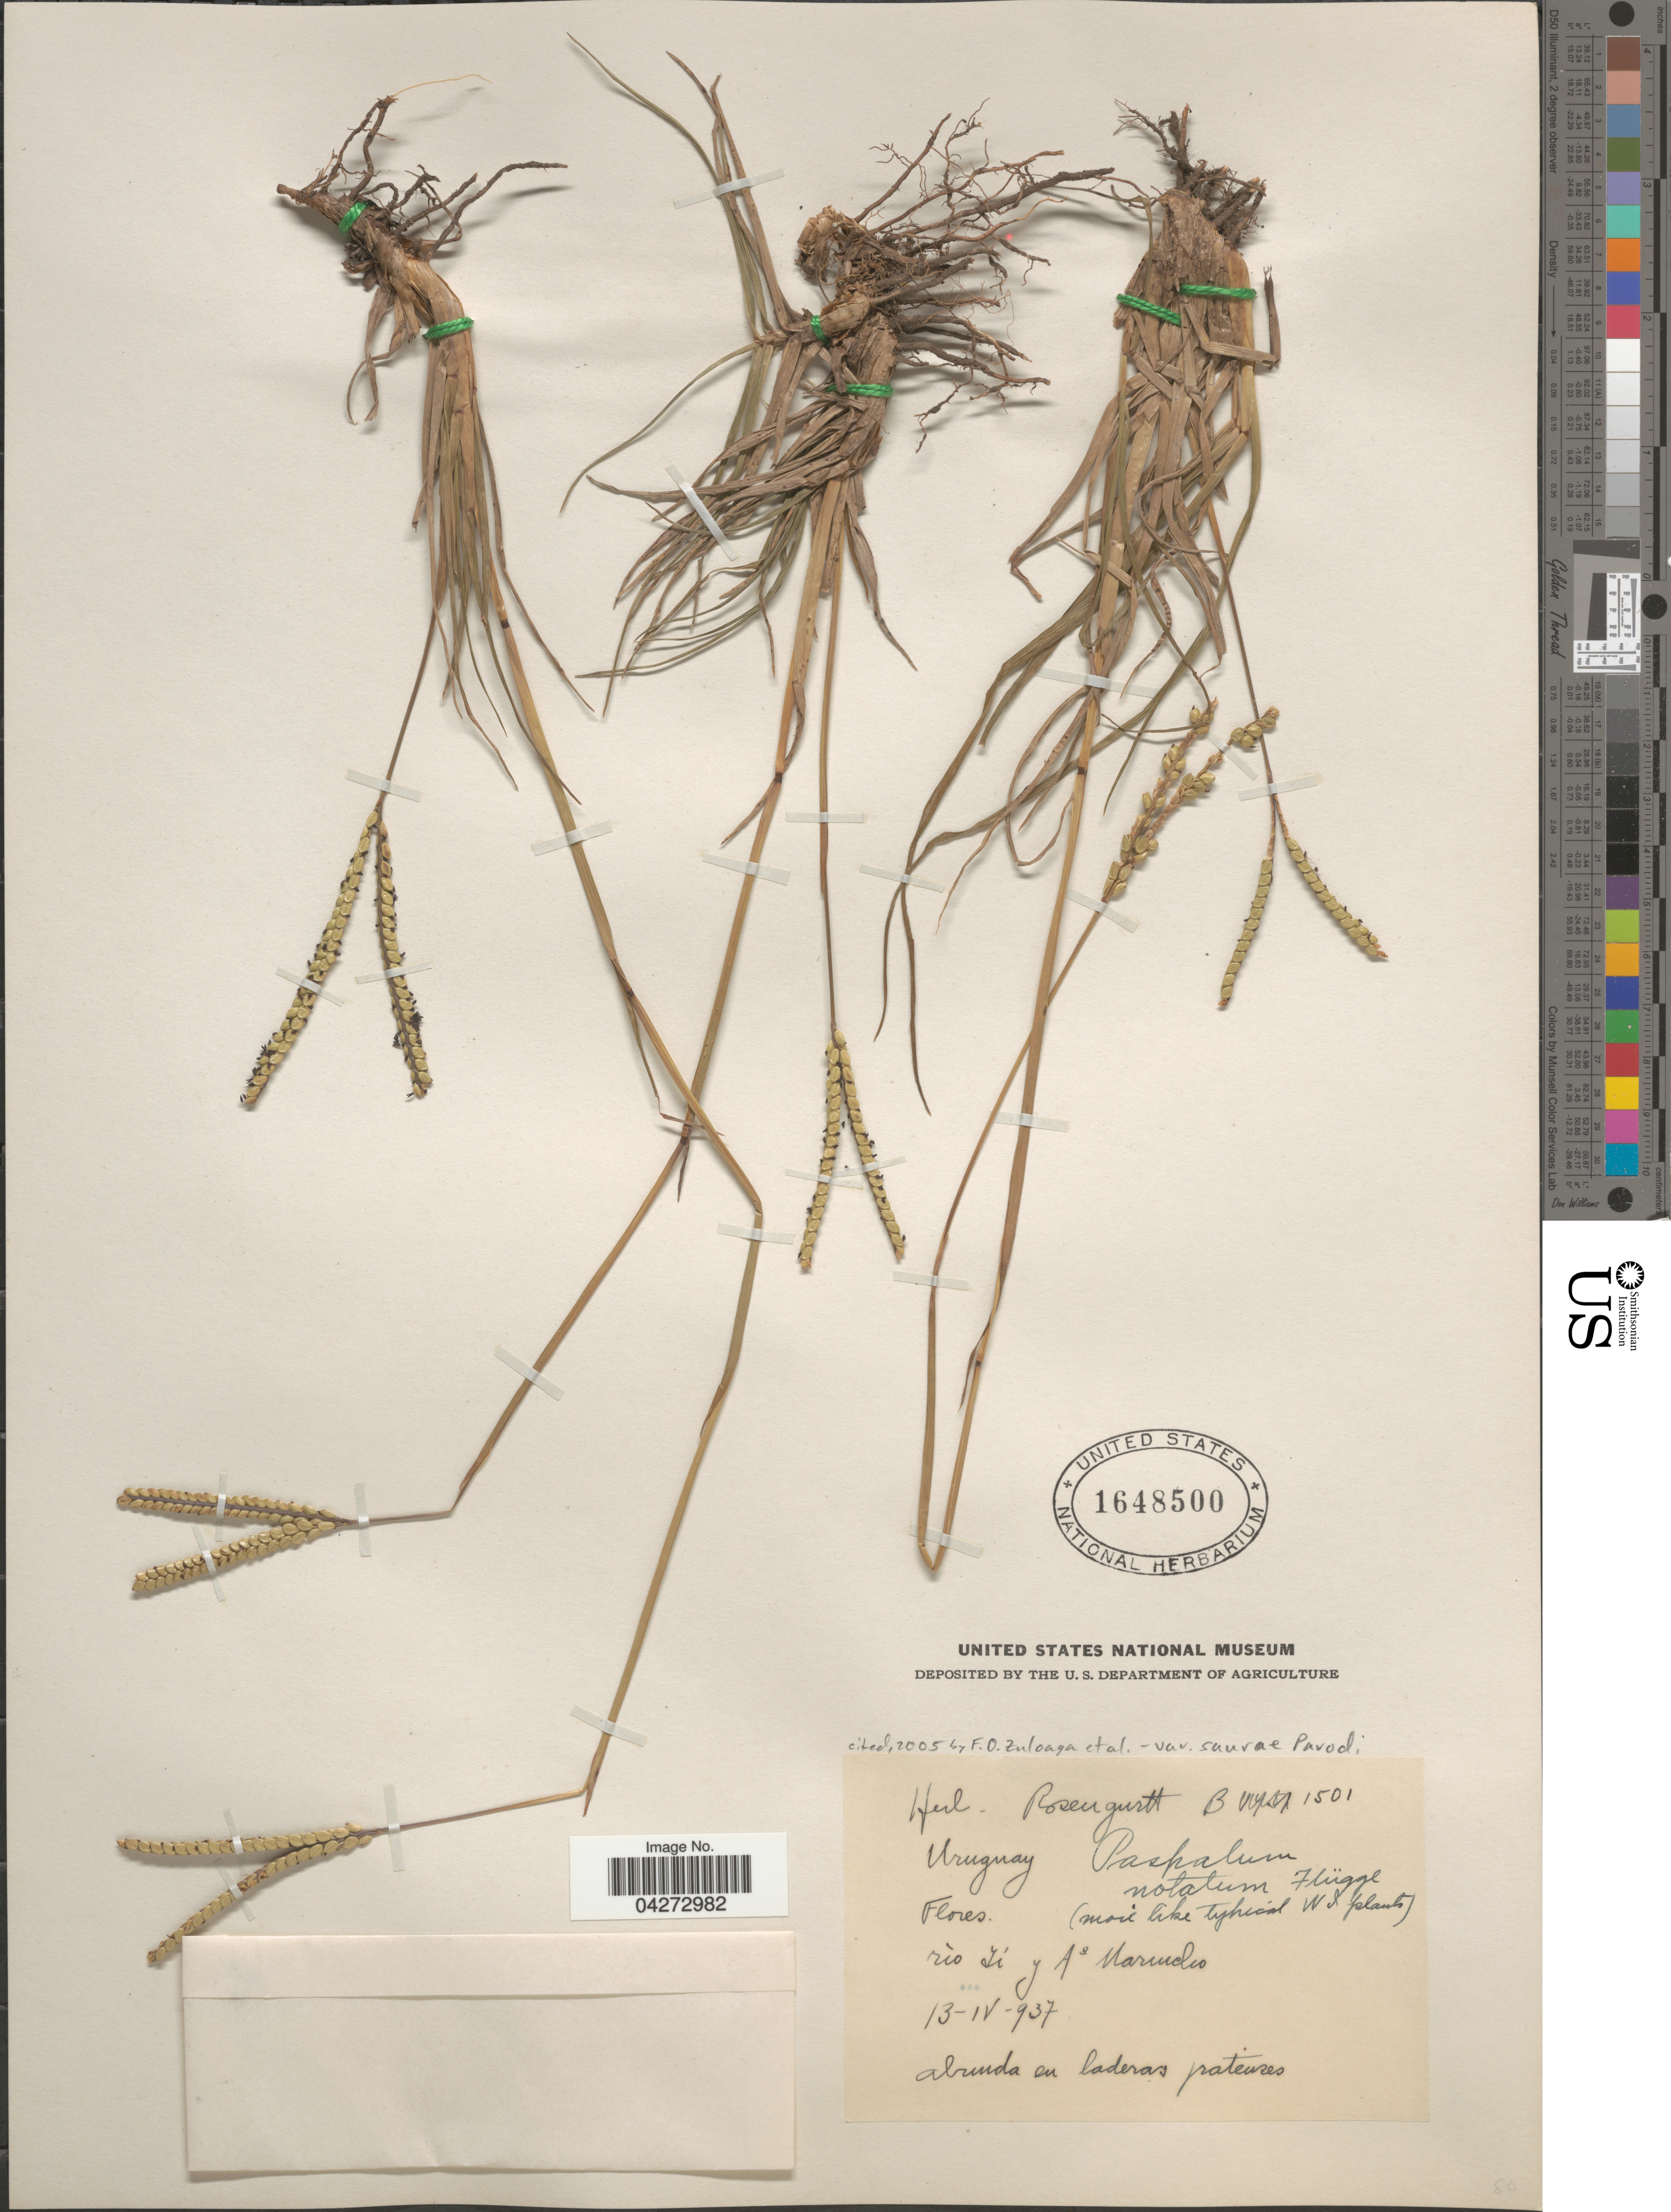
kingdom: Plantae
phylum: Tracheophyta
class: Liliopsida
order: Poales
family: Poaceae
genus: Paspalum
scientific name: Paspalum notatum var. saurae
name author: Parodi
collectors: ex herb. Rosengurtt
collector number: B1501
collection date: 1937-04-13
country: Uruguay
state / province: Flores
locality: Rio Yí y A° Marincho.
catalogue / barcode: US 1648500